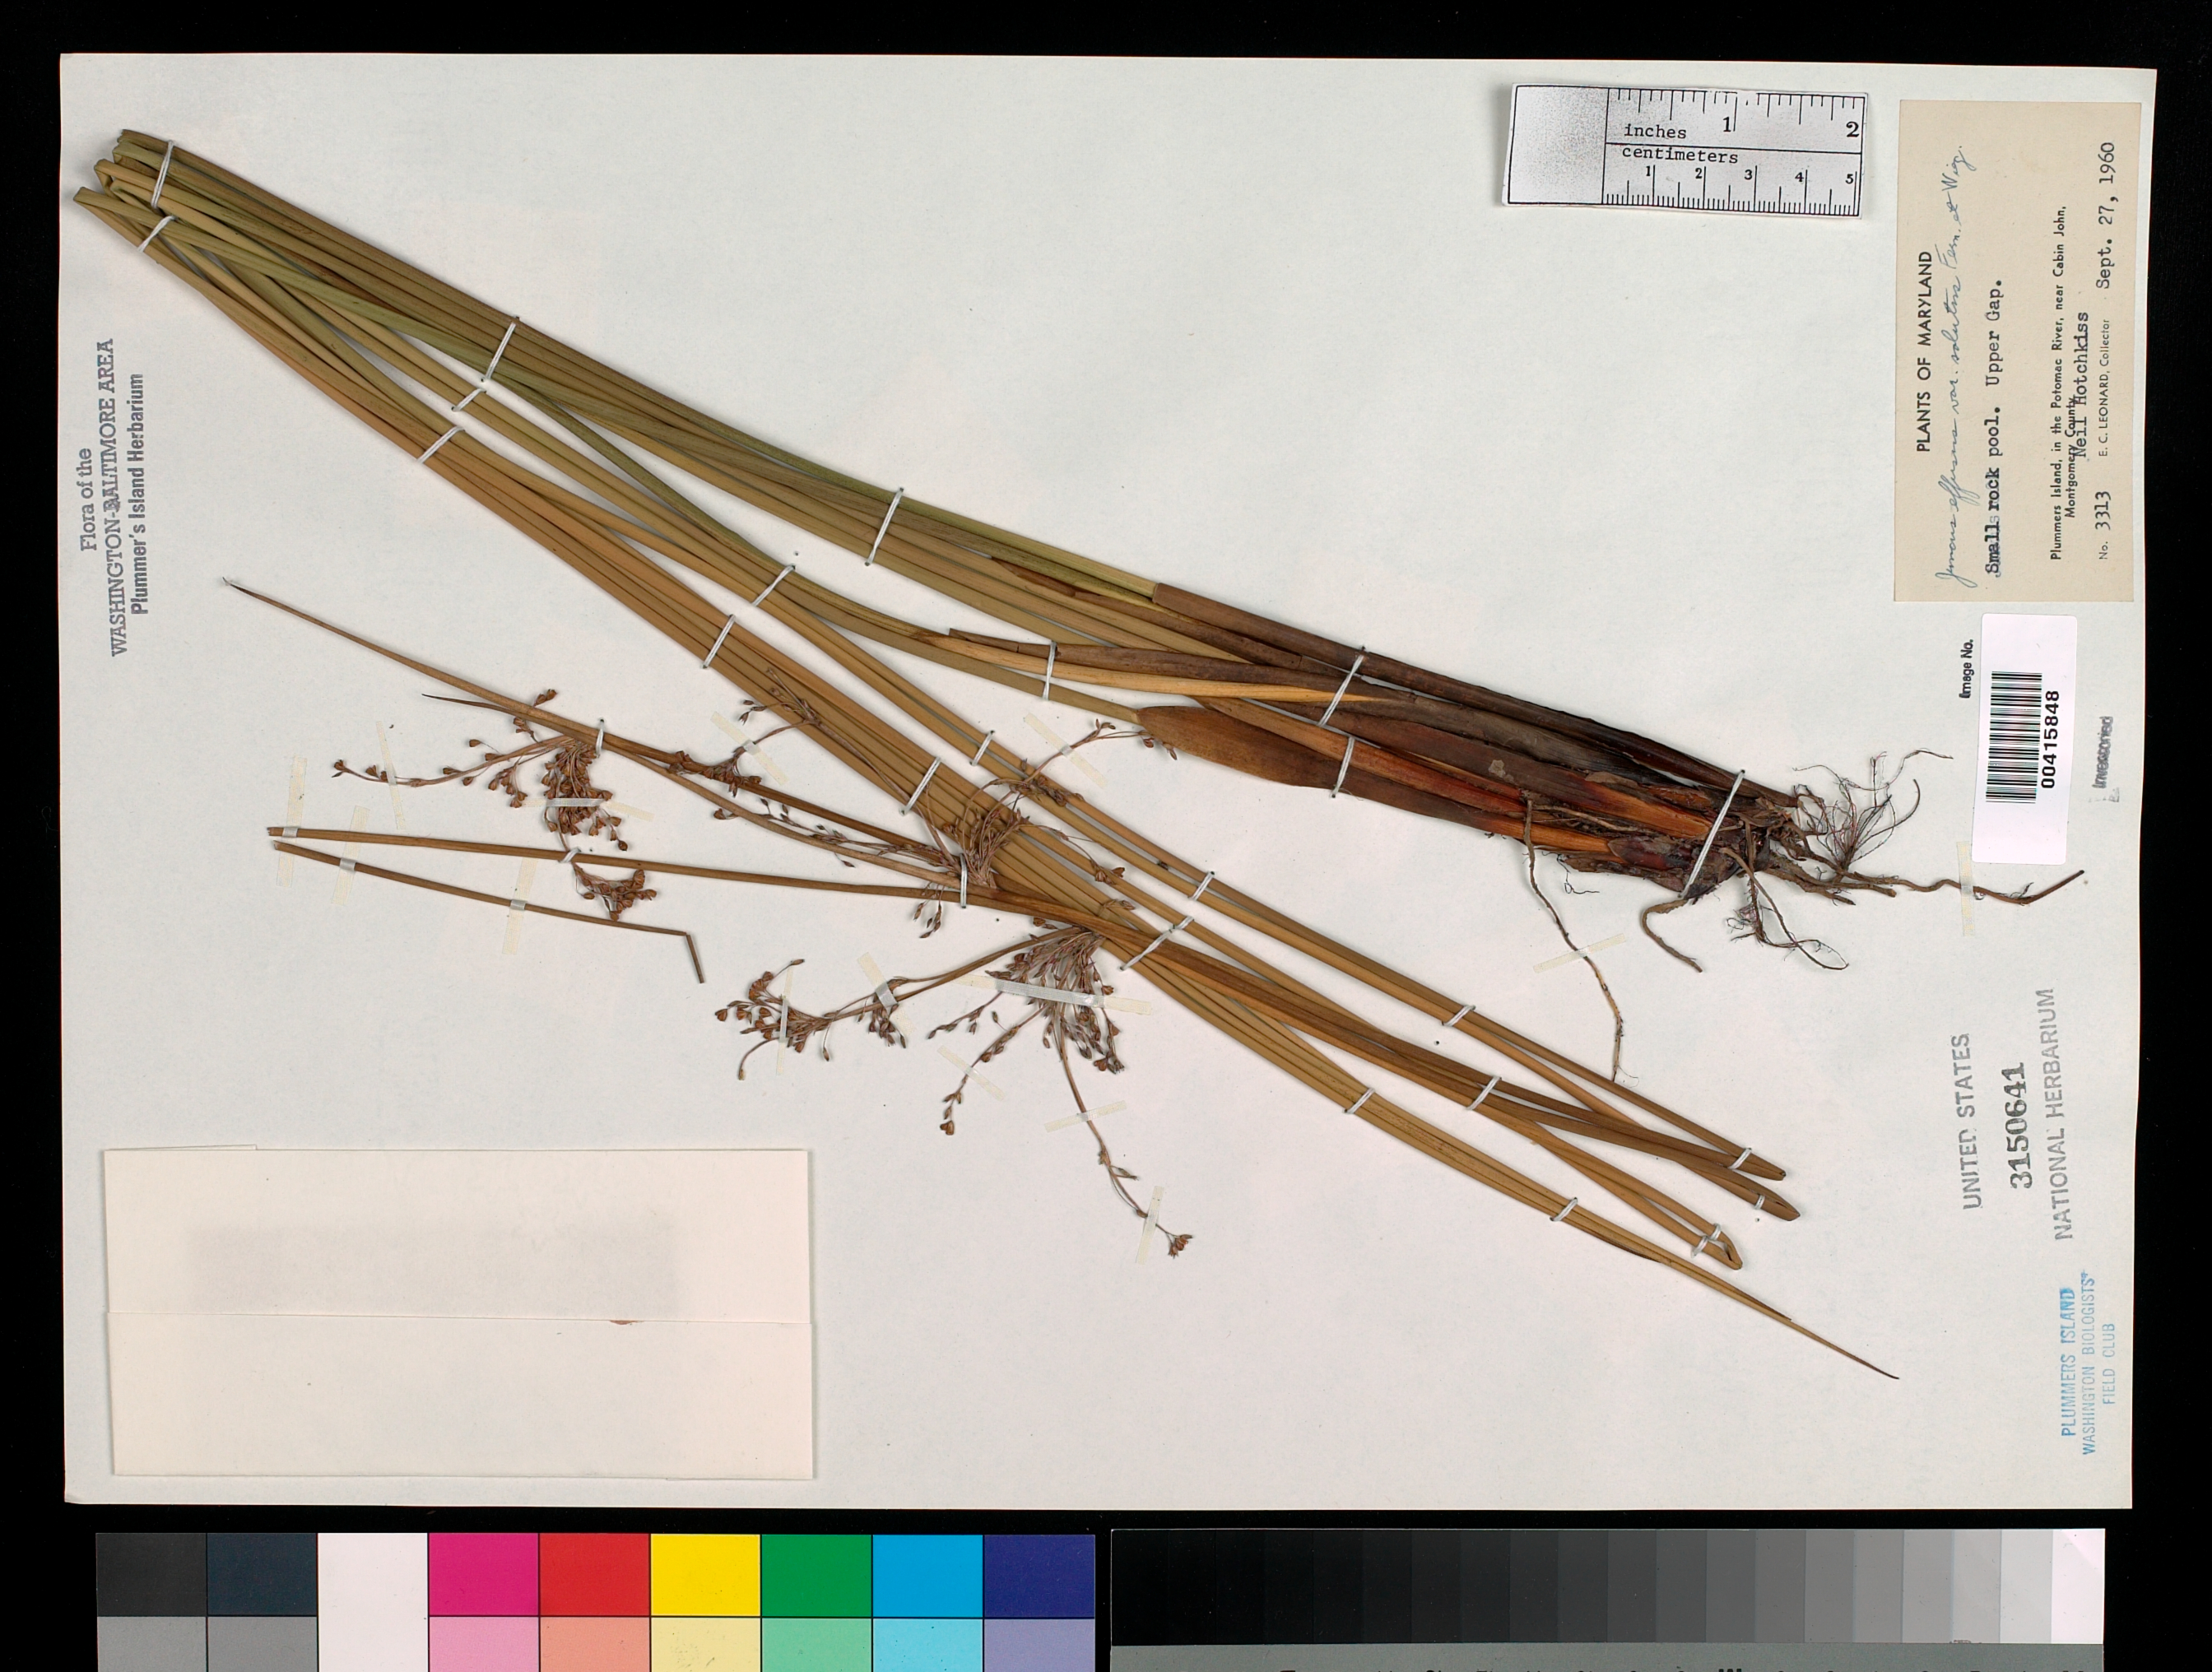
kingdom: Plantae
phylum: Tracheophyta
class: Liliopsida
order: Poales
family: Juncaceae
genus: Juncus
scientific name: Juncus effusus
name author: L.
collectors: E. C. Leonard & N. Hotchkiss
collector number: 3313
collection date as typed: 27 Sep 1960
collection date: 1960-09-27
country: United States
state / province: Maryland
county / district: Montgomery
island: Plummers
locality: Plummer's Island; Upper Gap C. & O. Canal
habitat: Small rock pool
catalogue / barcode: US 3150641